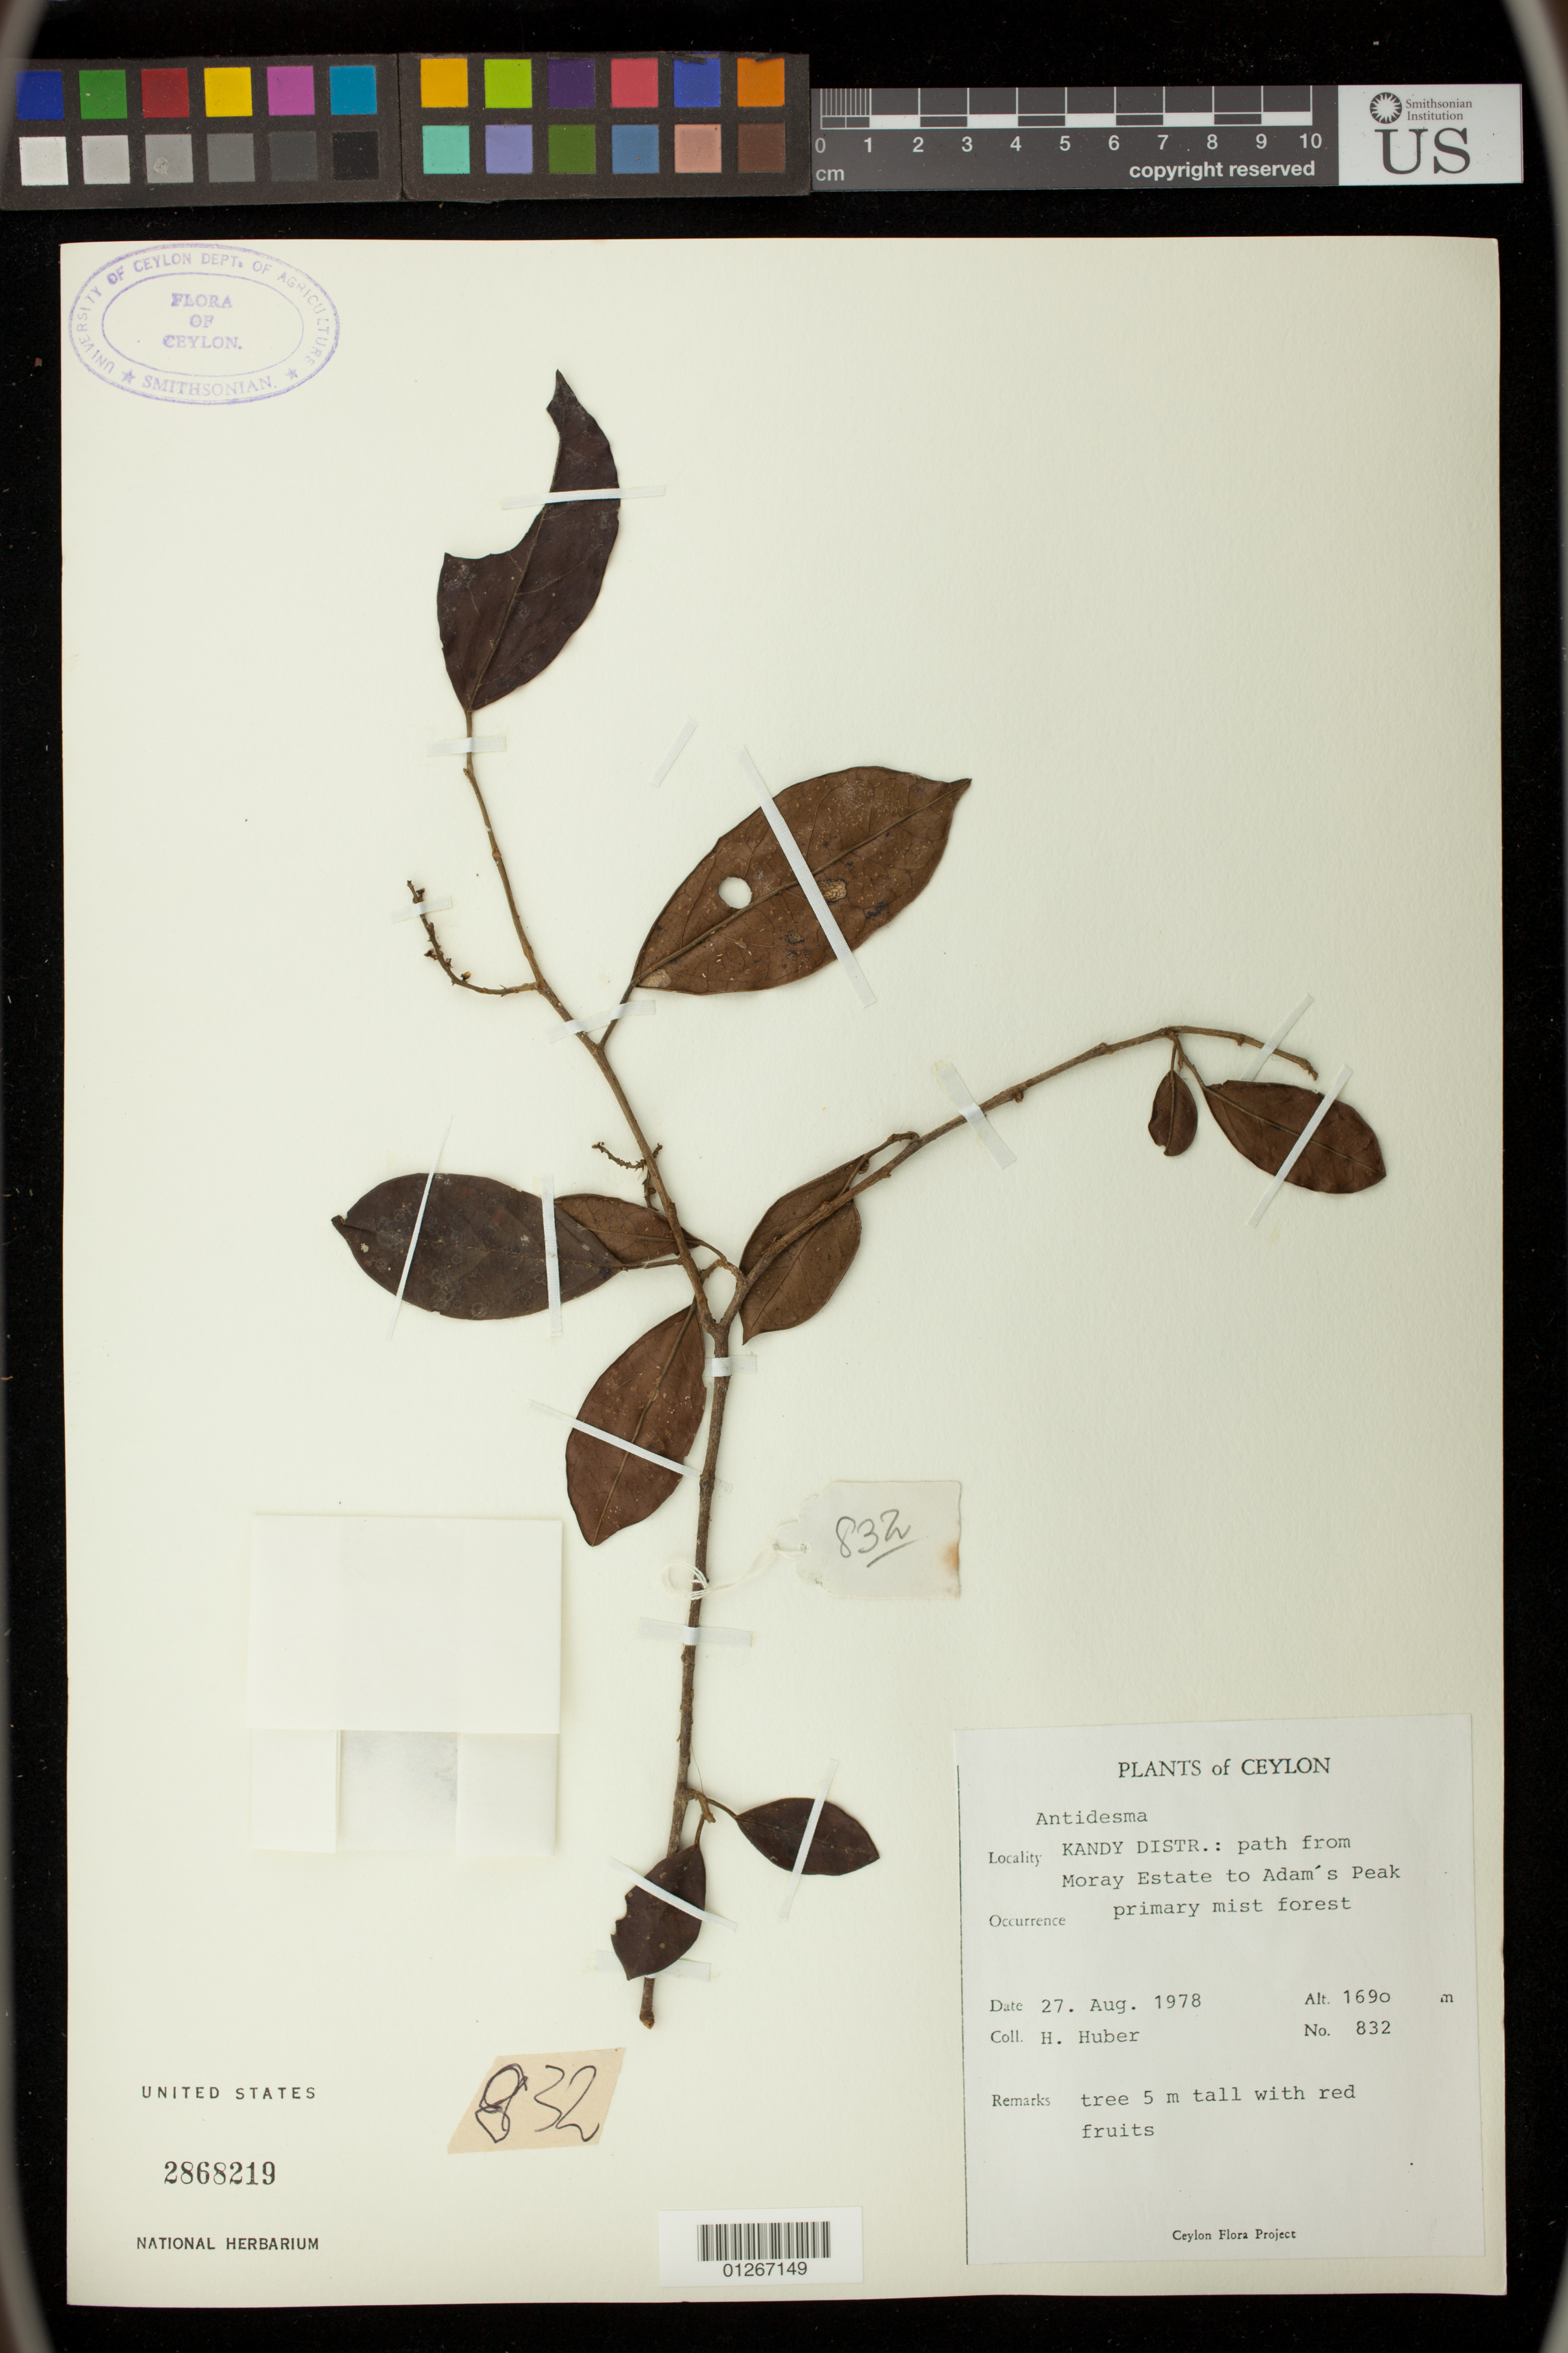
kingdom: Plantae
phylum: Tracheophyta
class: Magnoliopsida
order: Malpighiales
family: Phyllanthaceae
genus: Antidesma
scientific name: Antidesma sp.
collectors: H. Huber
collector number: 832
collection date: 1978-08-27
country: Sri Lanka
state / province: Central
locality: Kandy Distr.: path from Moray Estate to Adam's Peak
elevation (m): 515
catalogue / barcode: US 2868219